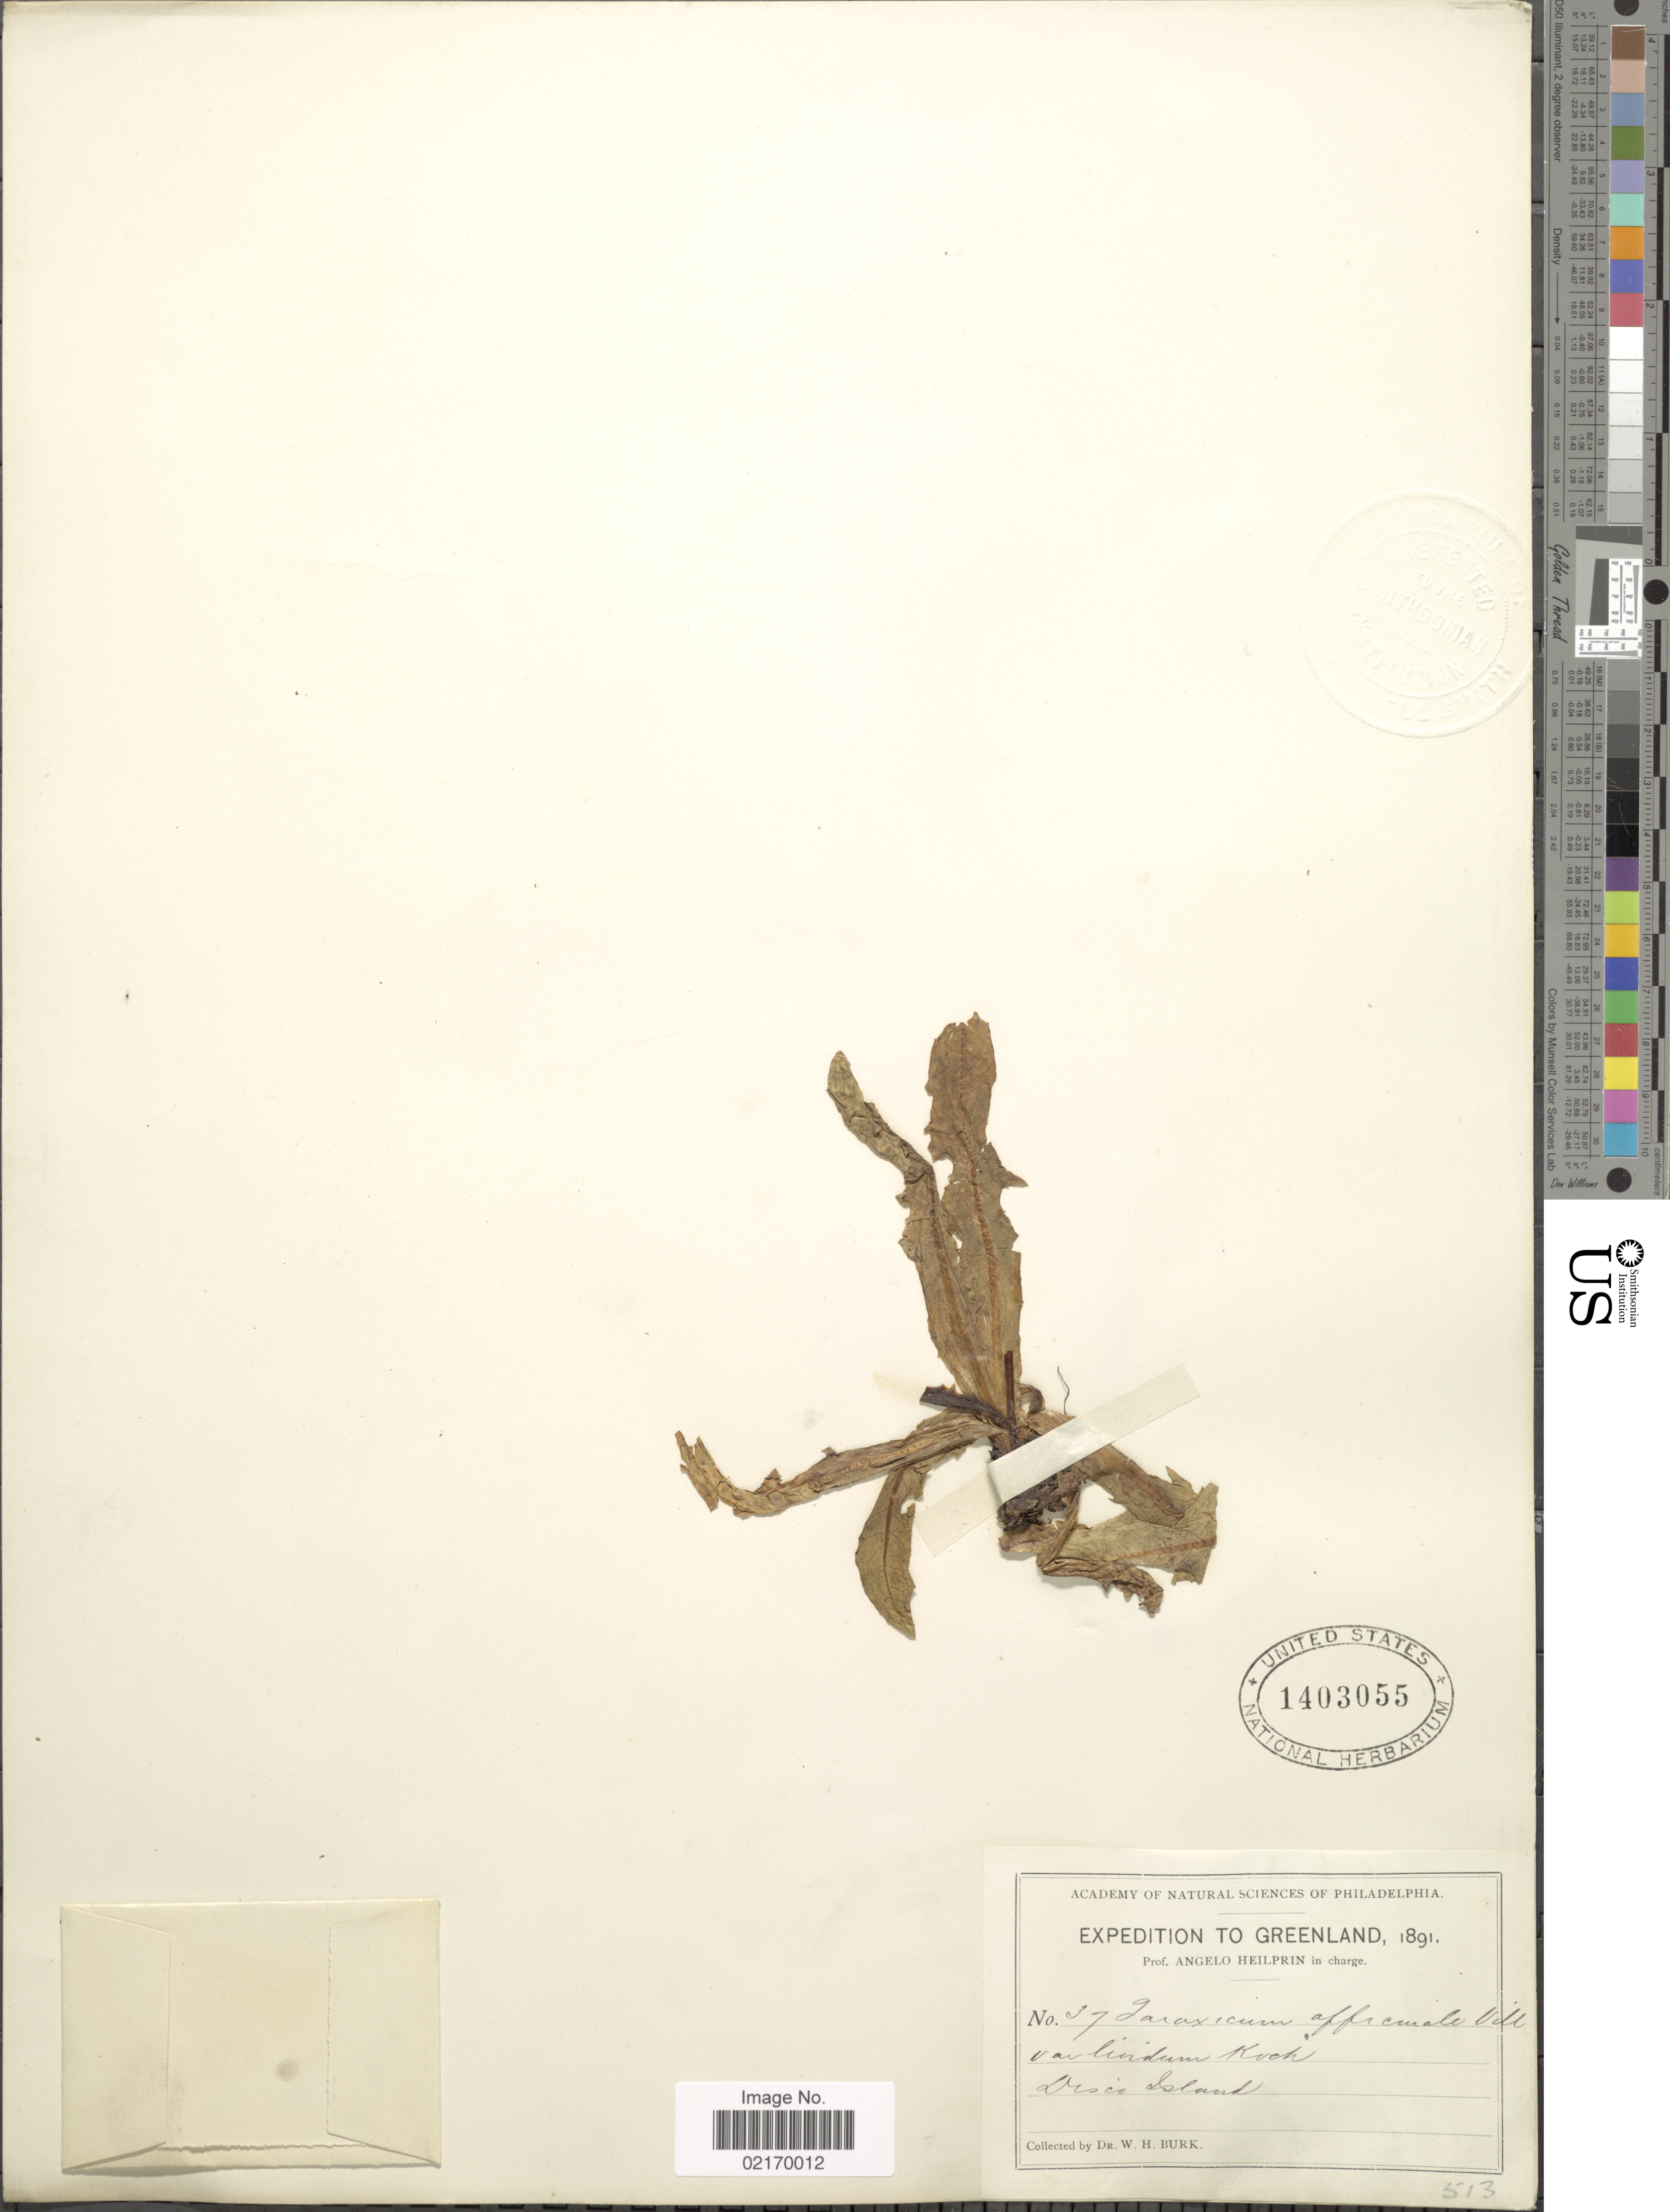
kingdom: Plantae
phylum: Tracheophyta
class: Magnoliopsida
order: Asterales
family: Asteraceae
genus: Taraxacum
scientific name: Taraxacum officinale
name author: G.H. Weber ex F.H. Wigg.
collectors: W. Burk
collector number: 37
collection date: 1891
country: Greenland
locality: Disco Island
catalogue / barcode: US 1403055